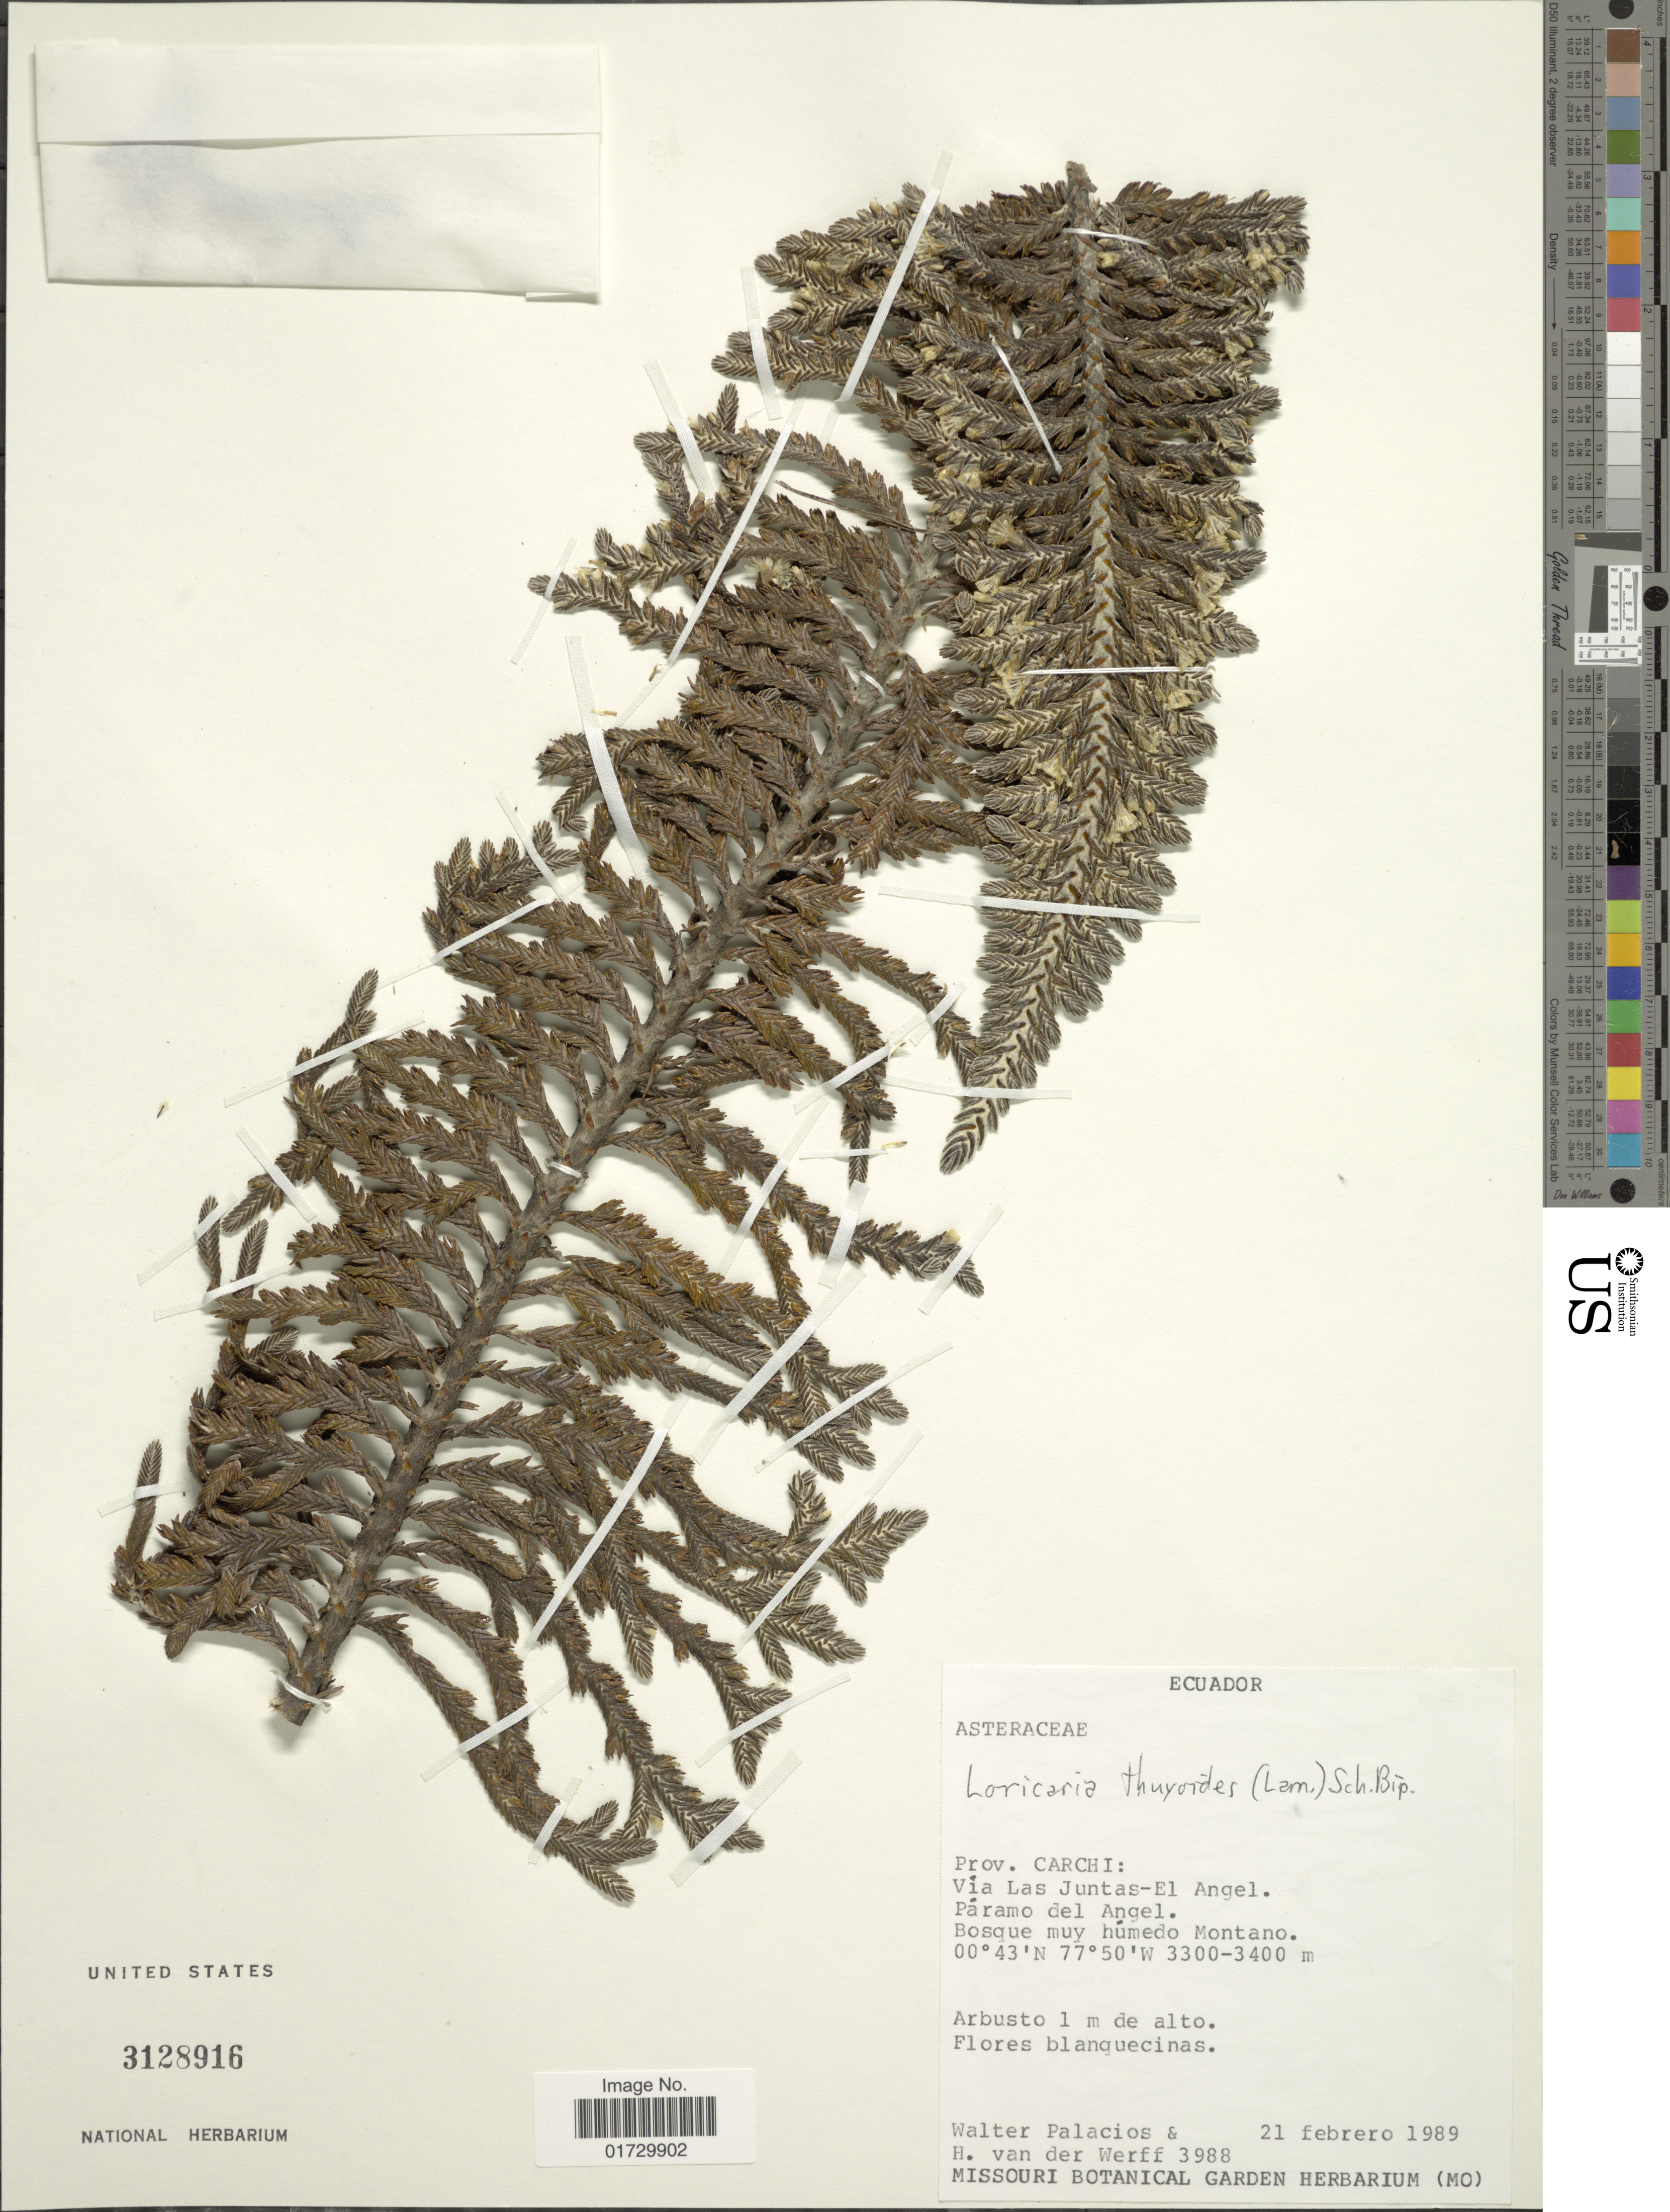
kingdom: Plantae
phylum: Tracheophyta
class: Magnoliopsida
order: Asterales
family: Asteraceae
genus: Loricaria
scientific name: Loricaria thuyoides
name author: (Lam.) Sch. Bip.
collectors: W. Palacios & H. van der Werff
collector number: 3988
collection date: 1989-02-21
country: Ecuador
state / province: Carchi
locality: Via Las Juntas-El Angel. Paramo del Angel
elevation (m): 3300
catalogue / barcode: US 3128916